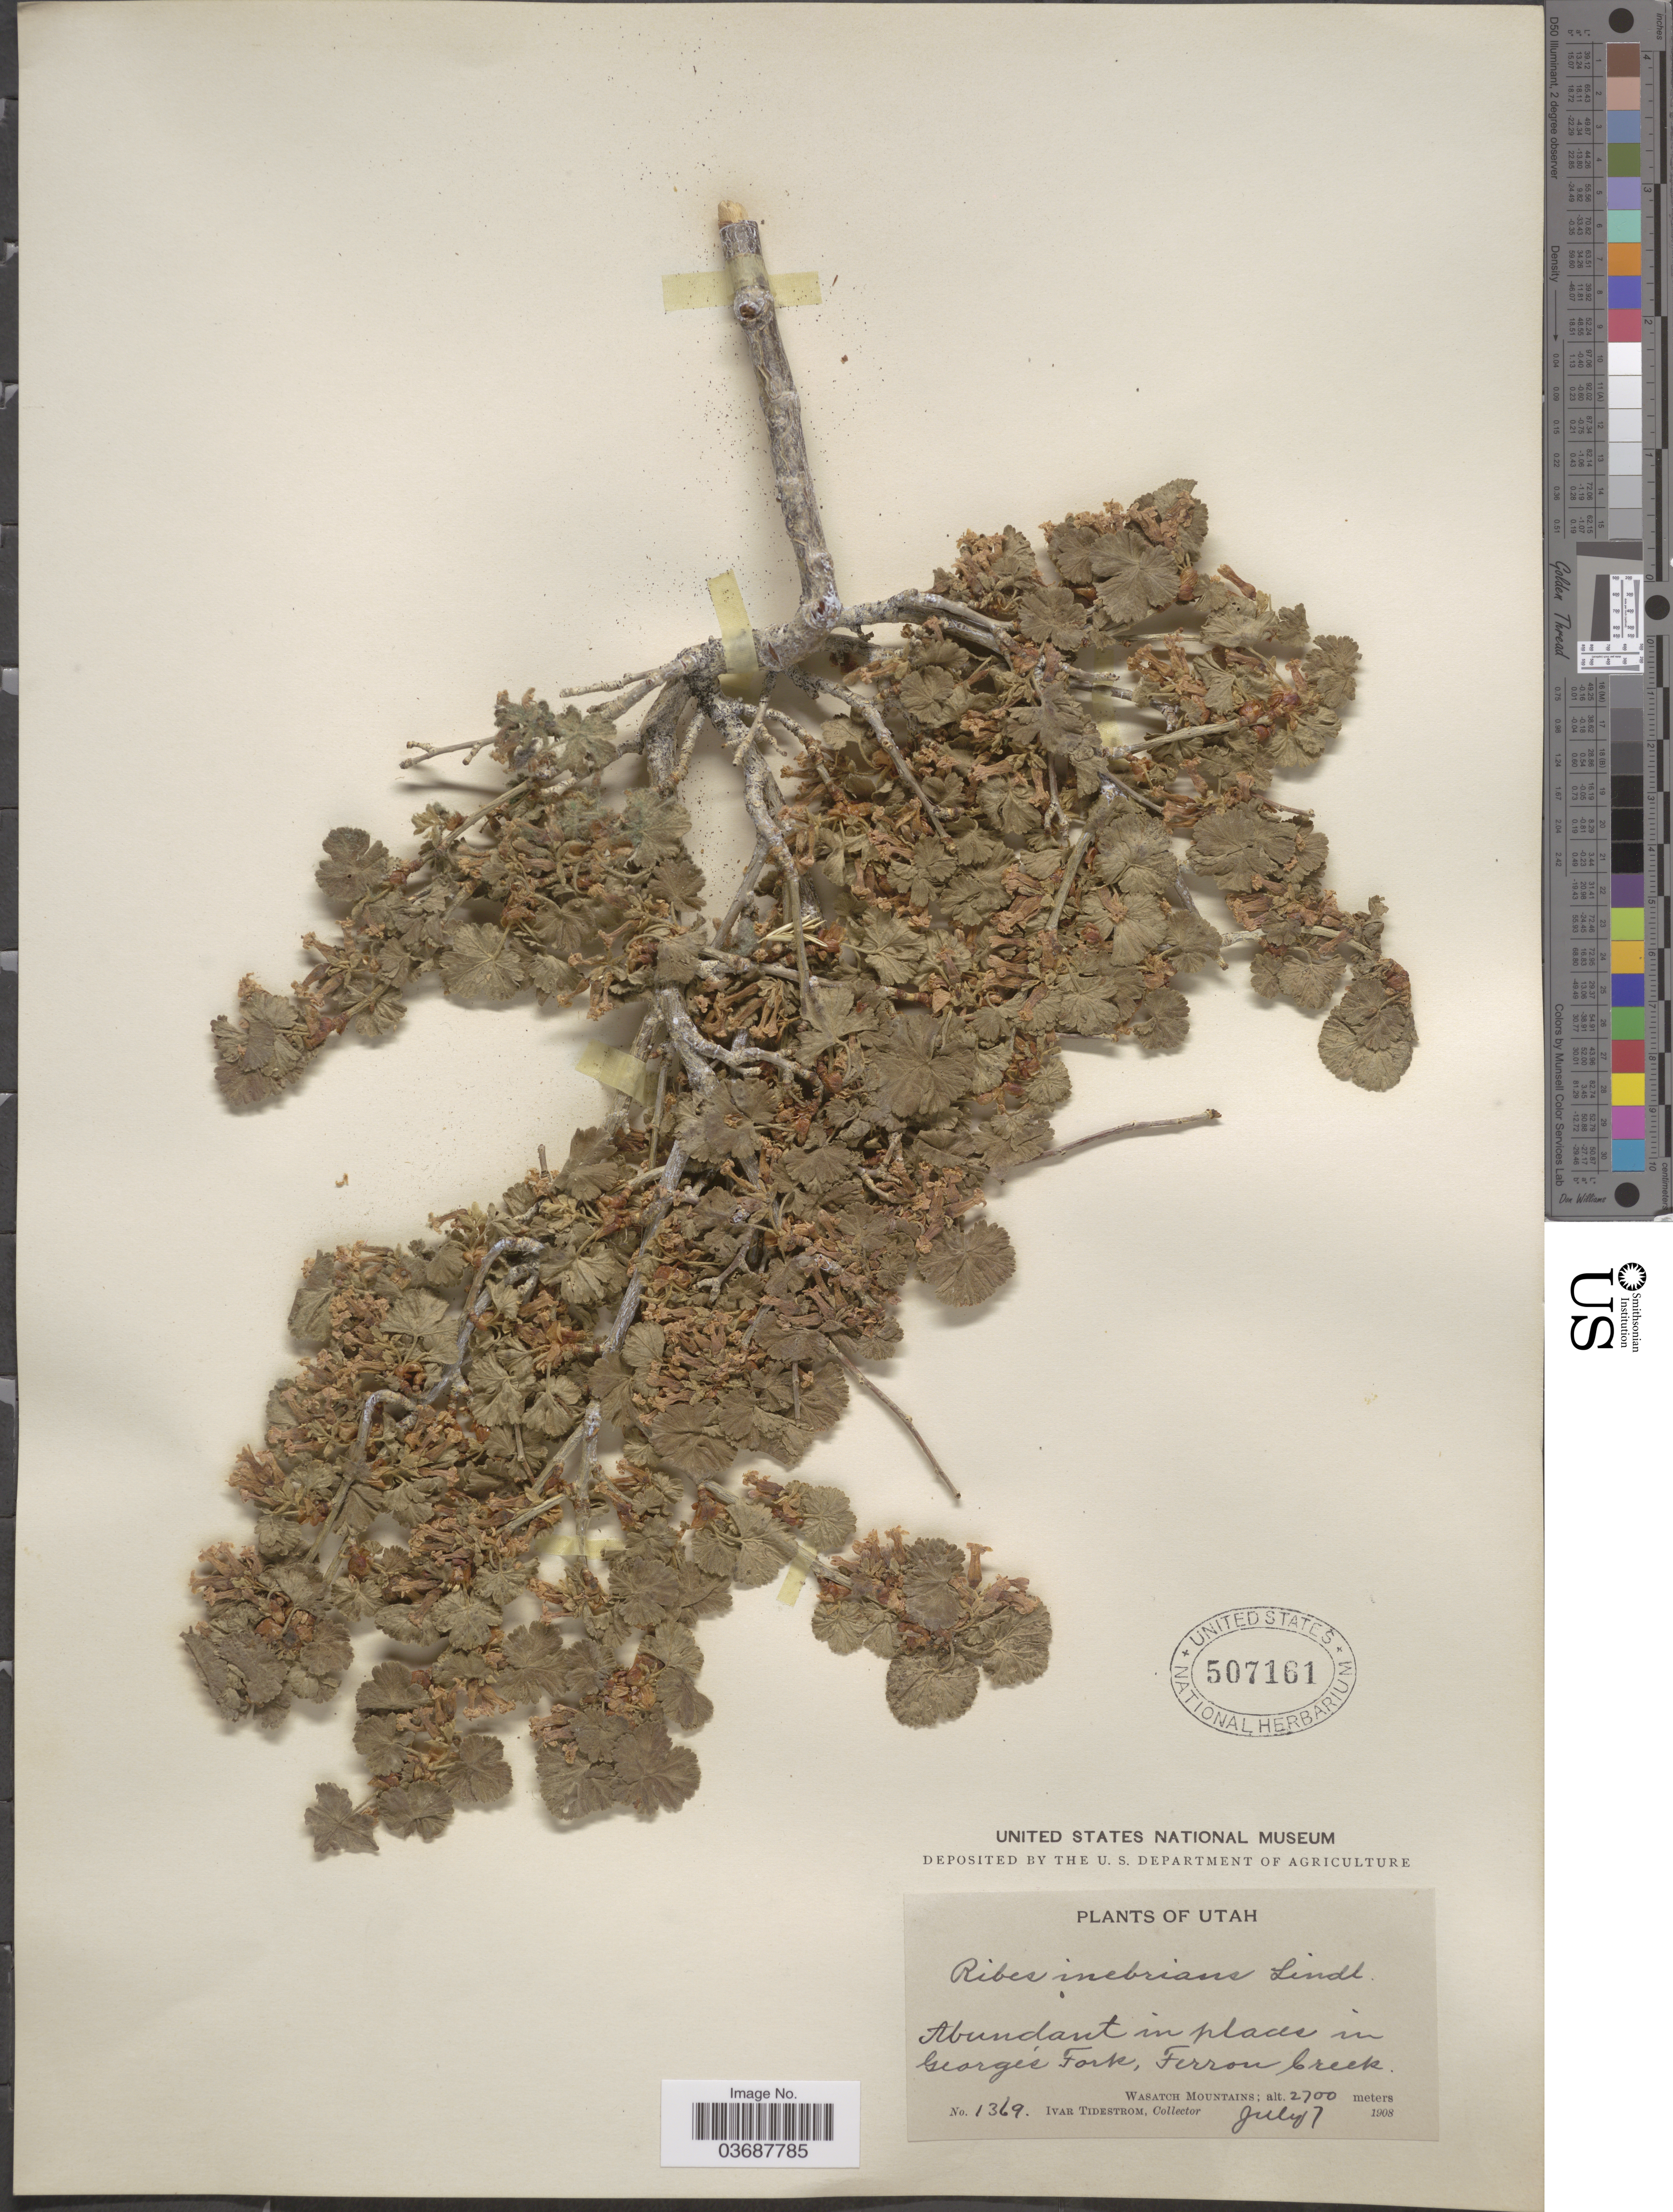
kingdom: Plantae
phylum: Tracheophyta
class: Magnoliopsida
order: Saxifragales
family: Grossulariaceae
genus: Ribes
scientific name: Ribes inebrians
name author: Lindl.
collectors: I. F. Tidestrom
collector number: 1369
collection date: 1908-07-07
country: United States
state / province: Utah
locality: Abundant in places in George's Fork, Ferron Creek. Wasatch Mountains.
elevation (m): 2700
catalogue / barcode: US 507161